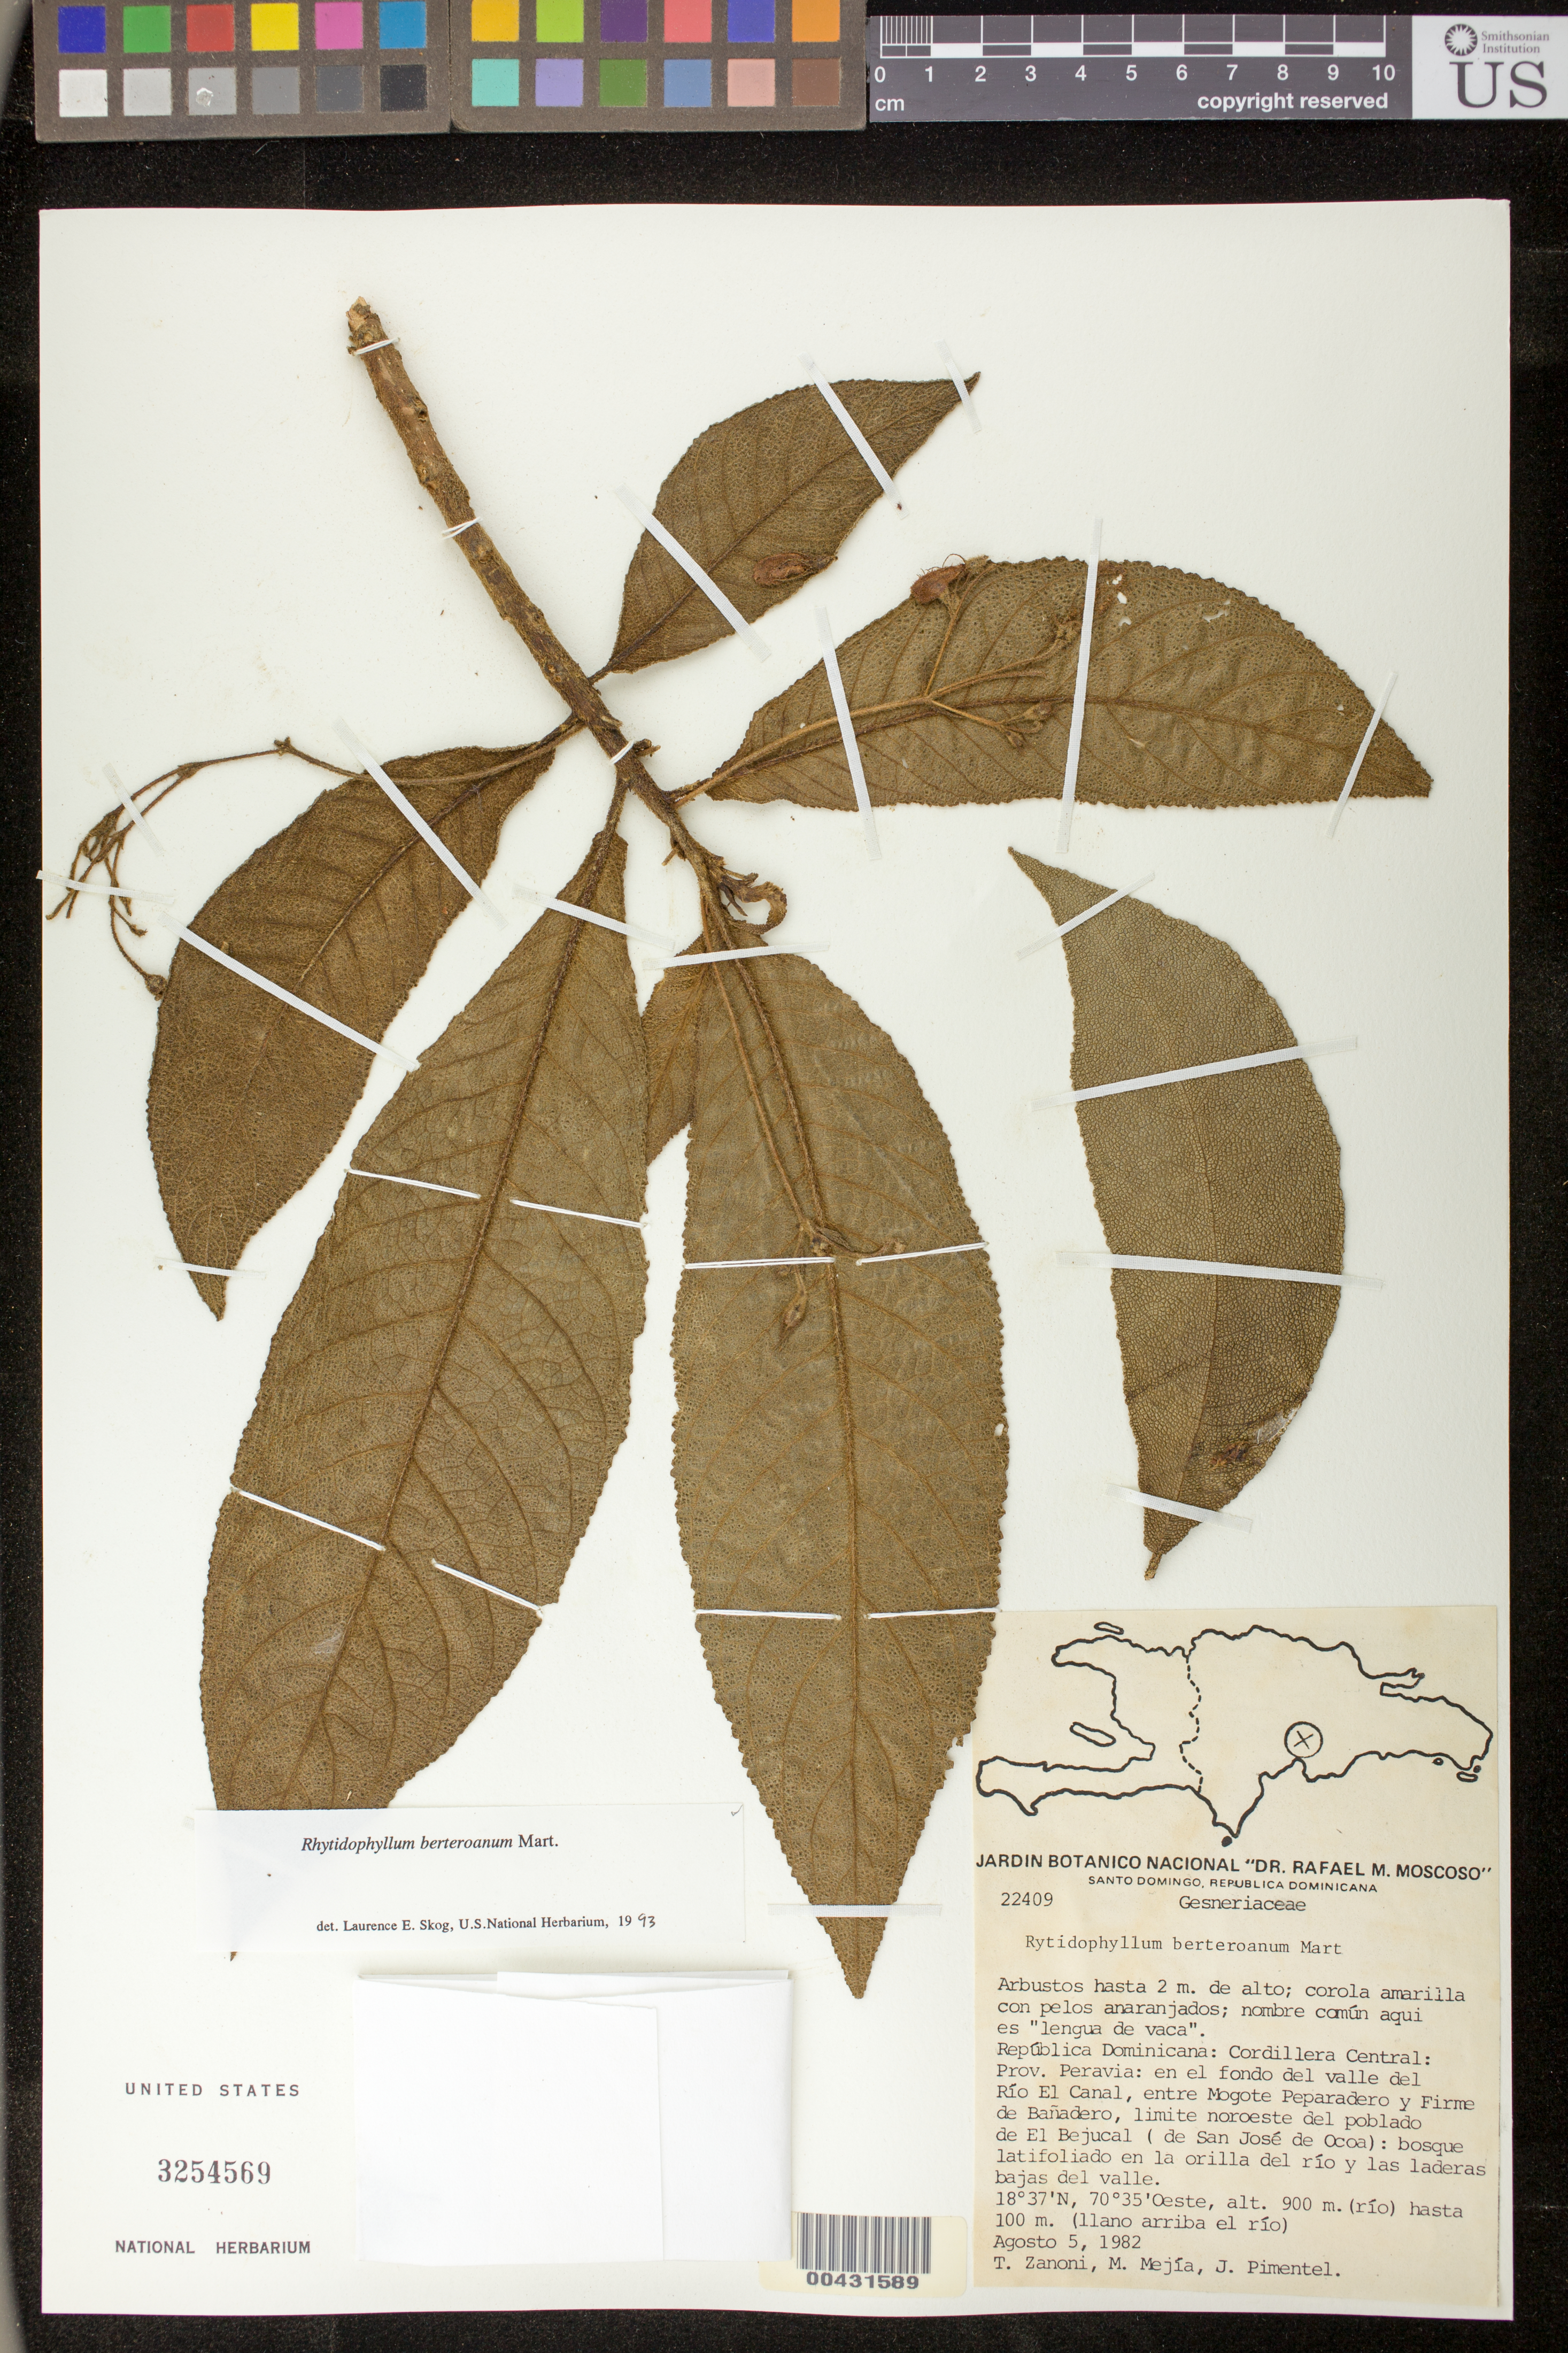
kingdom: Plantae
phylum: Tracheophyta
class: Magnoliopsida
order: Lamiales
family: Gesneriaceae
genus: Rhytidophyllum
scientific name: Rhytidophyllum berteroanum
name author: Mart.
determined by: Skog, Laurence E.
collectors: T. A. Zanoni, M. Mejia & J. Pimentel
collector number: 22409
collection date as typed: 05 Aug 1982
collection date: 1982-08-05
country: Dominican Republic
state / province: Peravia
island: Hispaniola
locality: Cordillera Central: Prov. Peravia: en el fondo del valle del Río El Canal, entre Mogote Peparadero y firme de Bañadero, limite noroeste del poblado de El Bejucal (de San José de Ocoa)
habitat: Bosque latifoliado en la orilla del río y las laderas bajas del valle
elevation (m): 100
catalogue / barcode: US 3254569